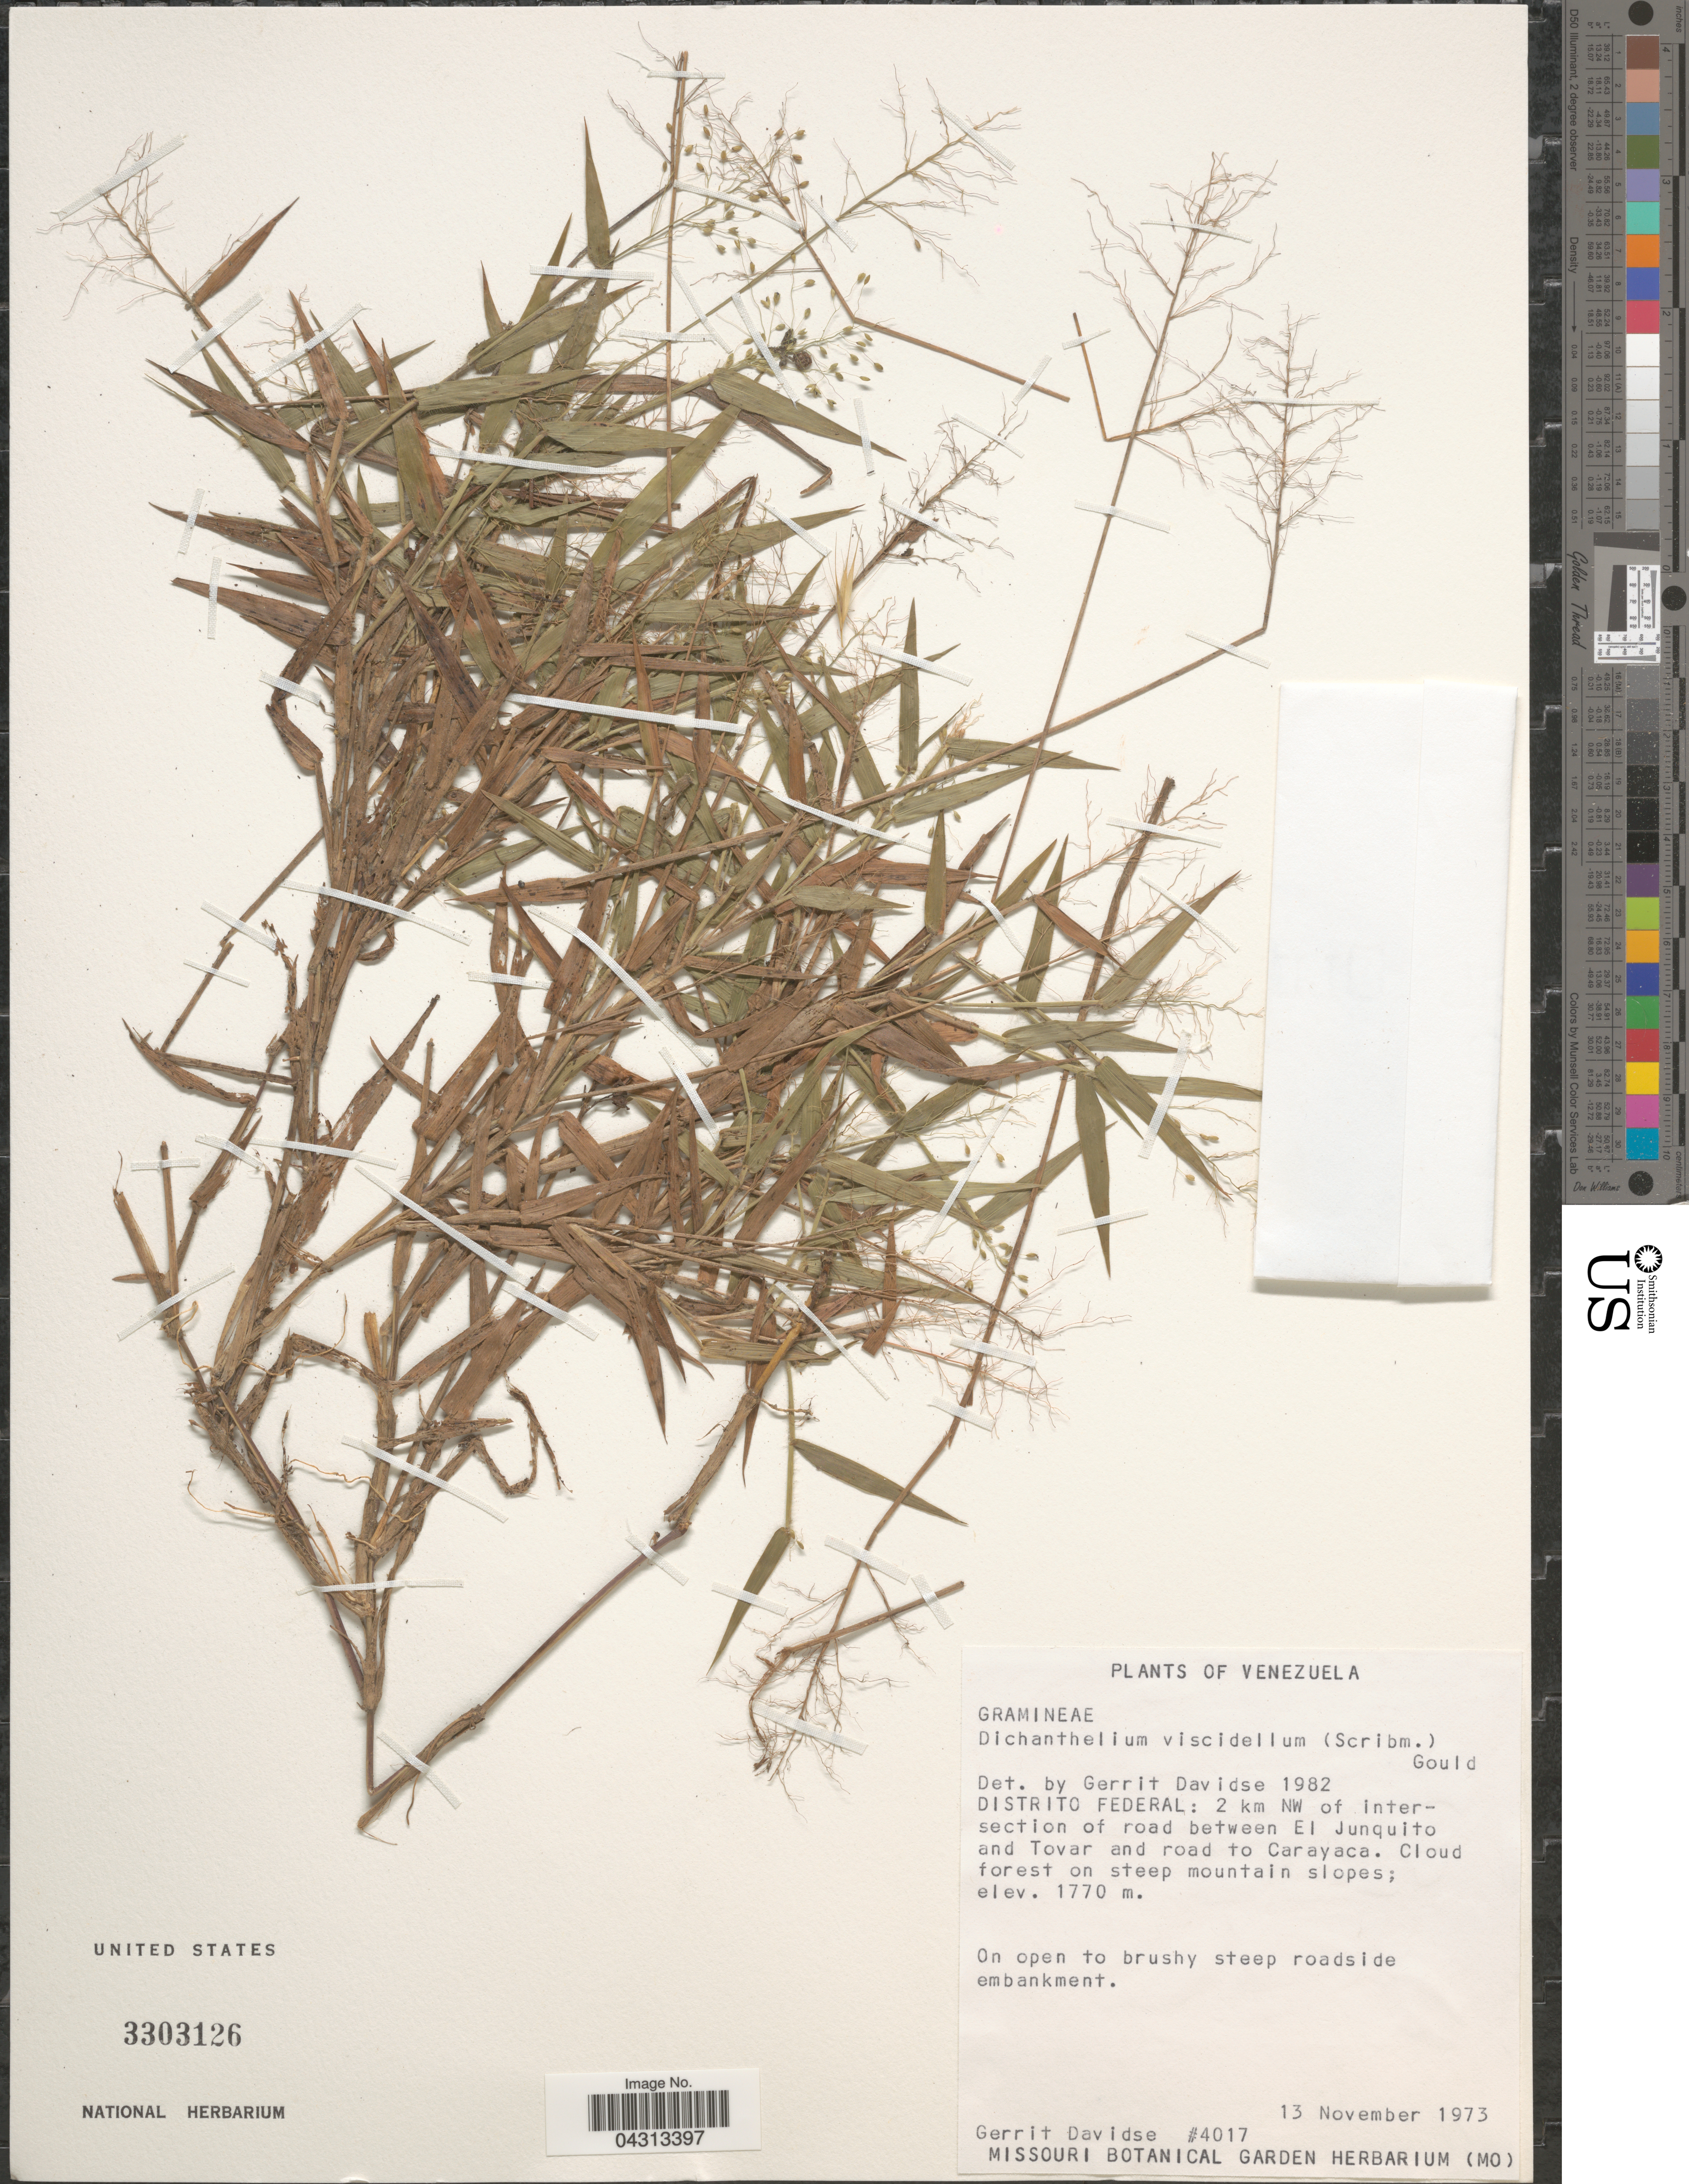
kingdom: Plantae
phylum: Tracheophyta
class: Liliopsida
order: Poales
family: Poaceae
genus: Dichanthelium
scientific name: Dichanthelium viscidellum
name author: (Scribn.) Gould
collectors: G. Davidse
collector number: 4017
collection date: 1973-11-13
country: Venezuela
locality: Distrito Federal: 2 km NW of intersection of road between El Junquito and Tovar and road to Carayaca. Cloud forest on steep mountain slopes. On open to brushy steep roadside embankment.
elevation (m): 1770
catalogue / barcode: US 3303126